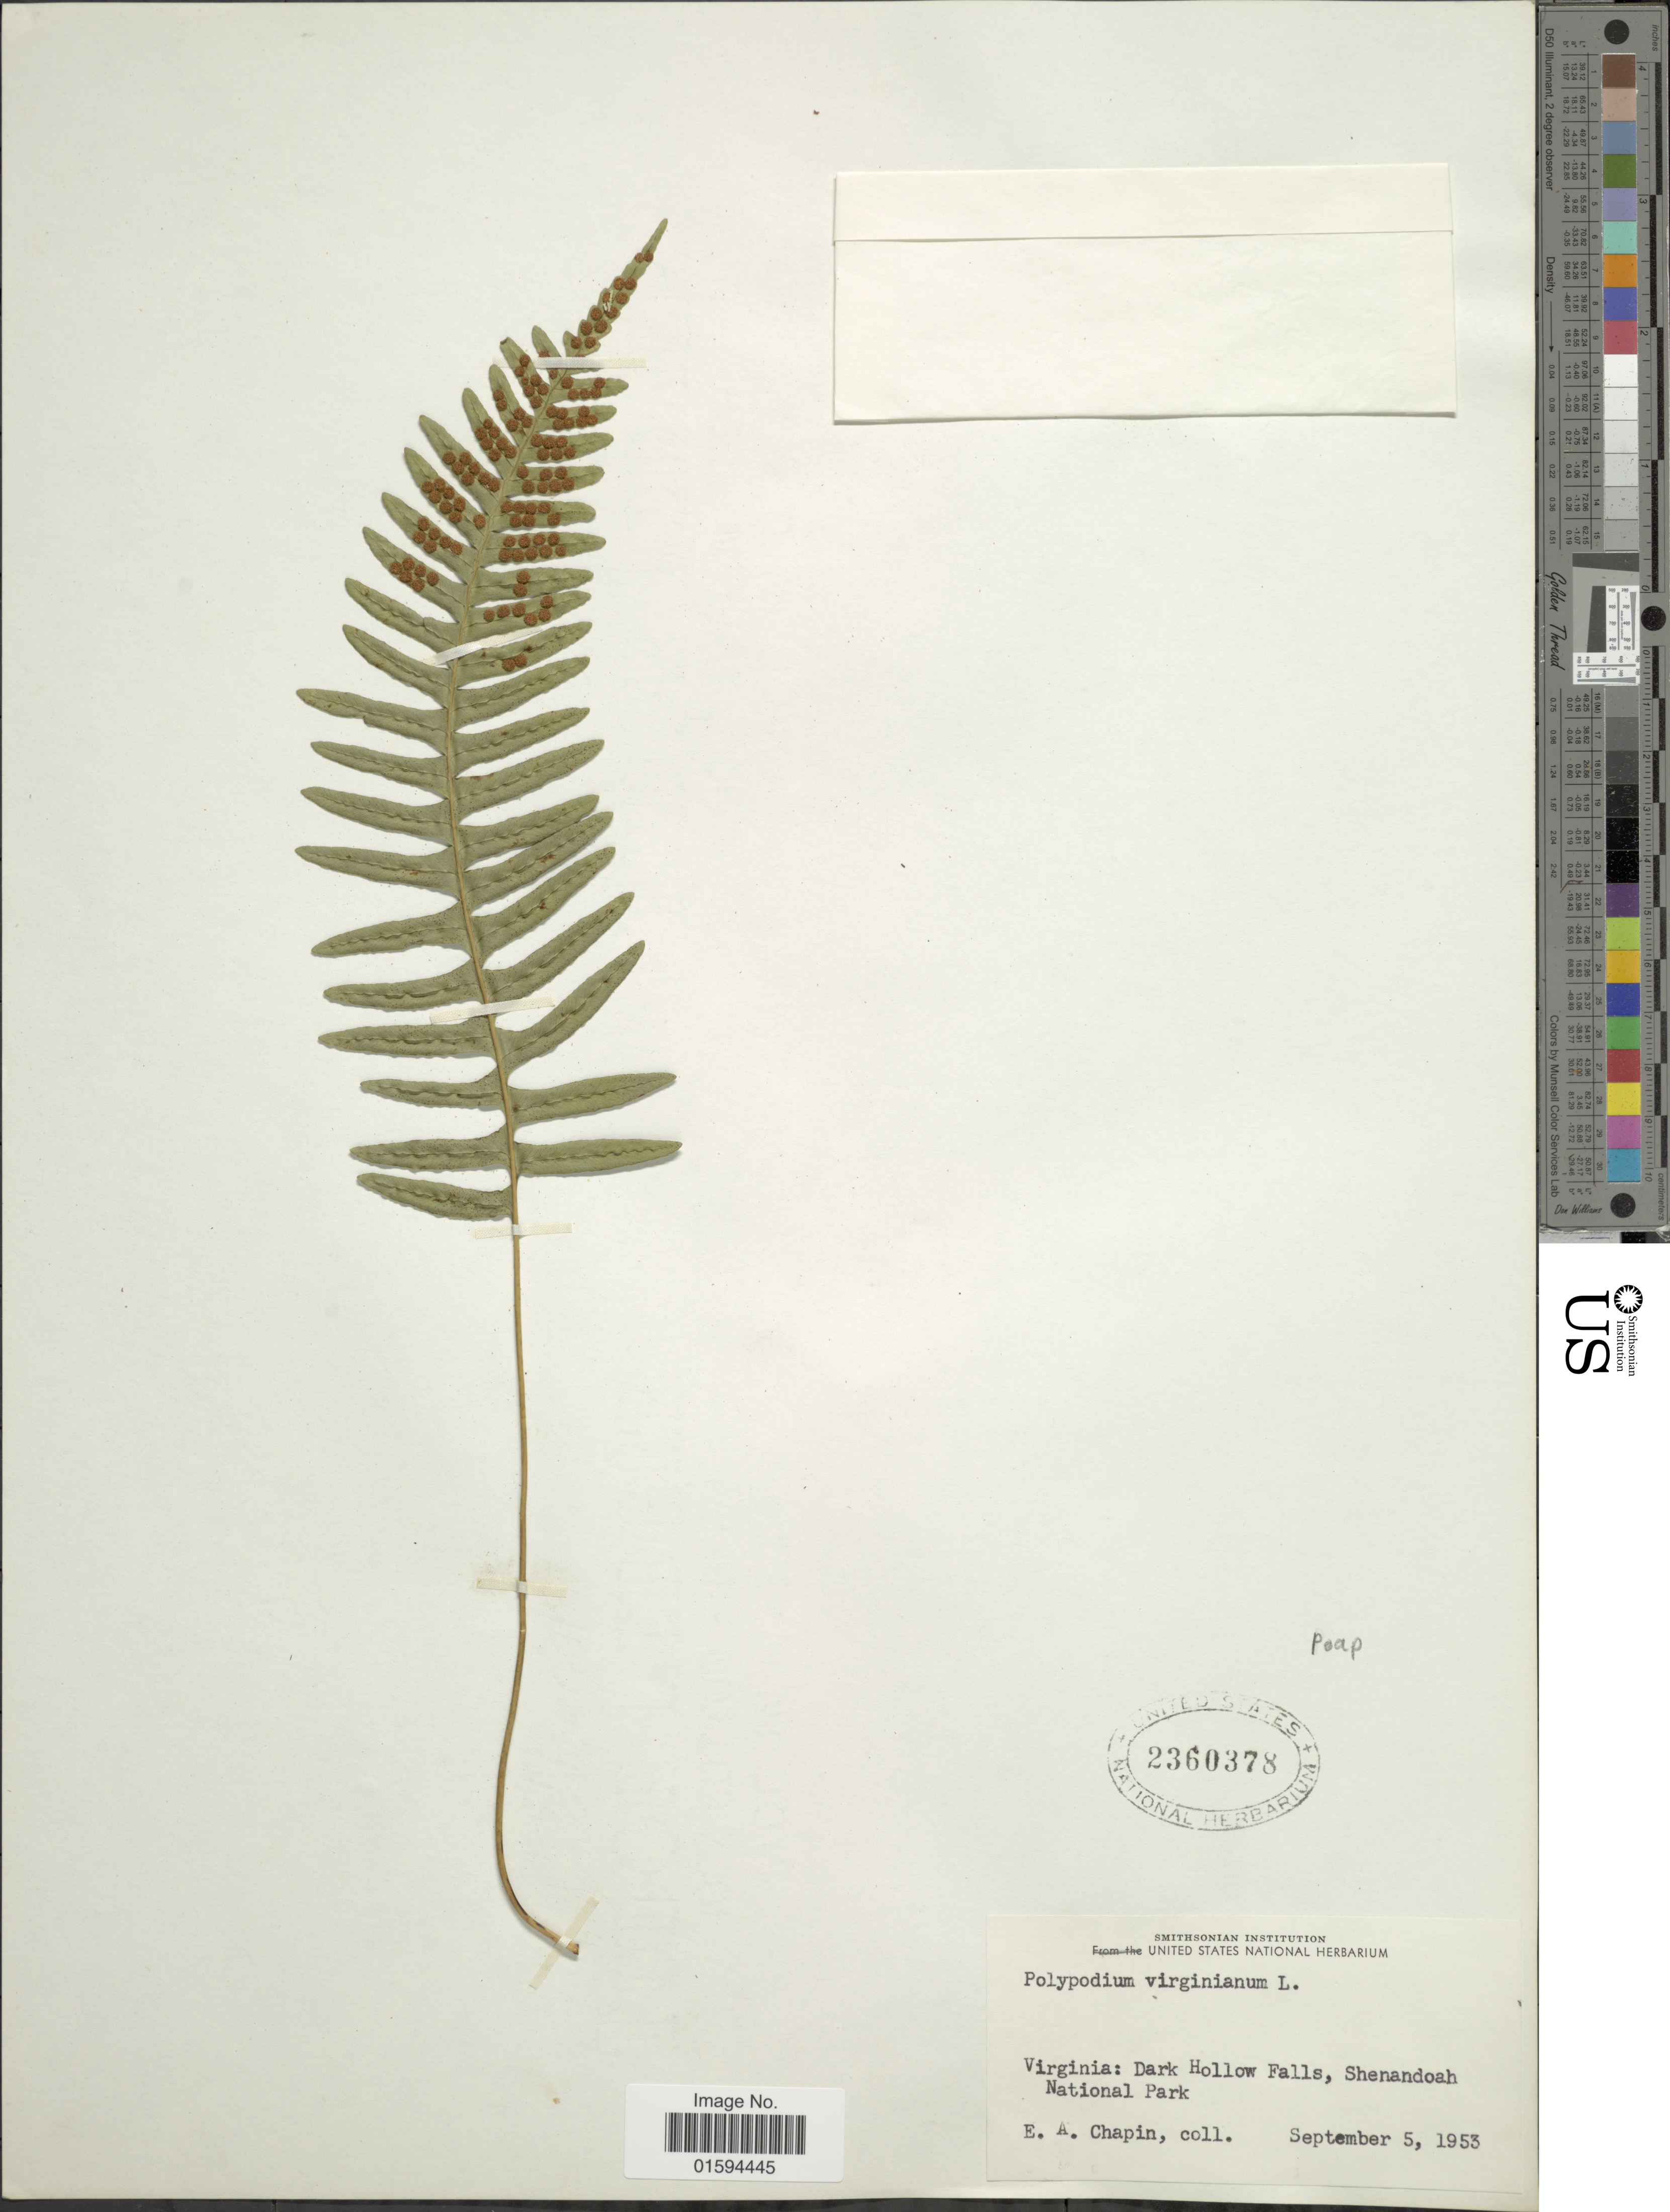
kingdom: Plantae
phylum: Tracheophyta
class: Polypodiopsida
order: Polypodiales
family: Polypodiaceae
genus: Polypodium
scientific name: Polypodium appalachianum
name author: Haufler & Windham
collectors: E. Chapin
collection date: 1953-09-05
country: United States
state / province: Virginia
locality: Dark Hollow Falls, Shenandoah National Park.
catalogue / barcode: US 2360378